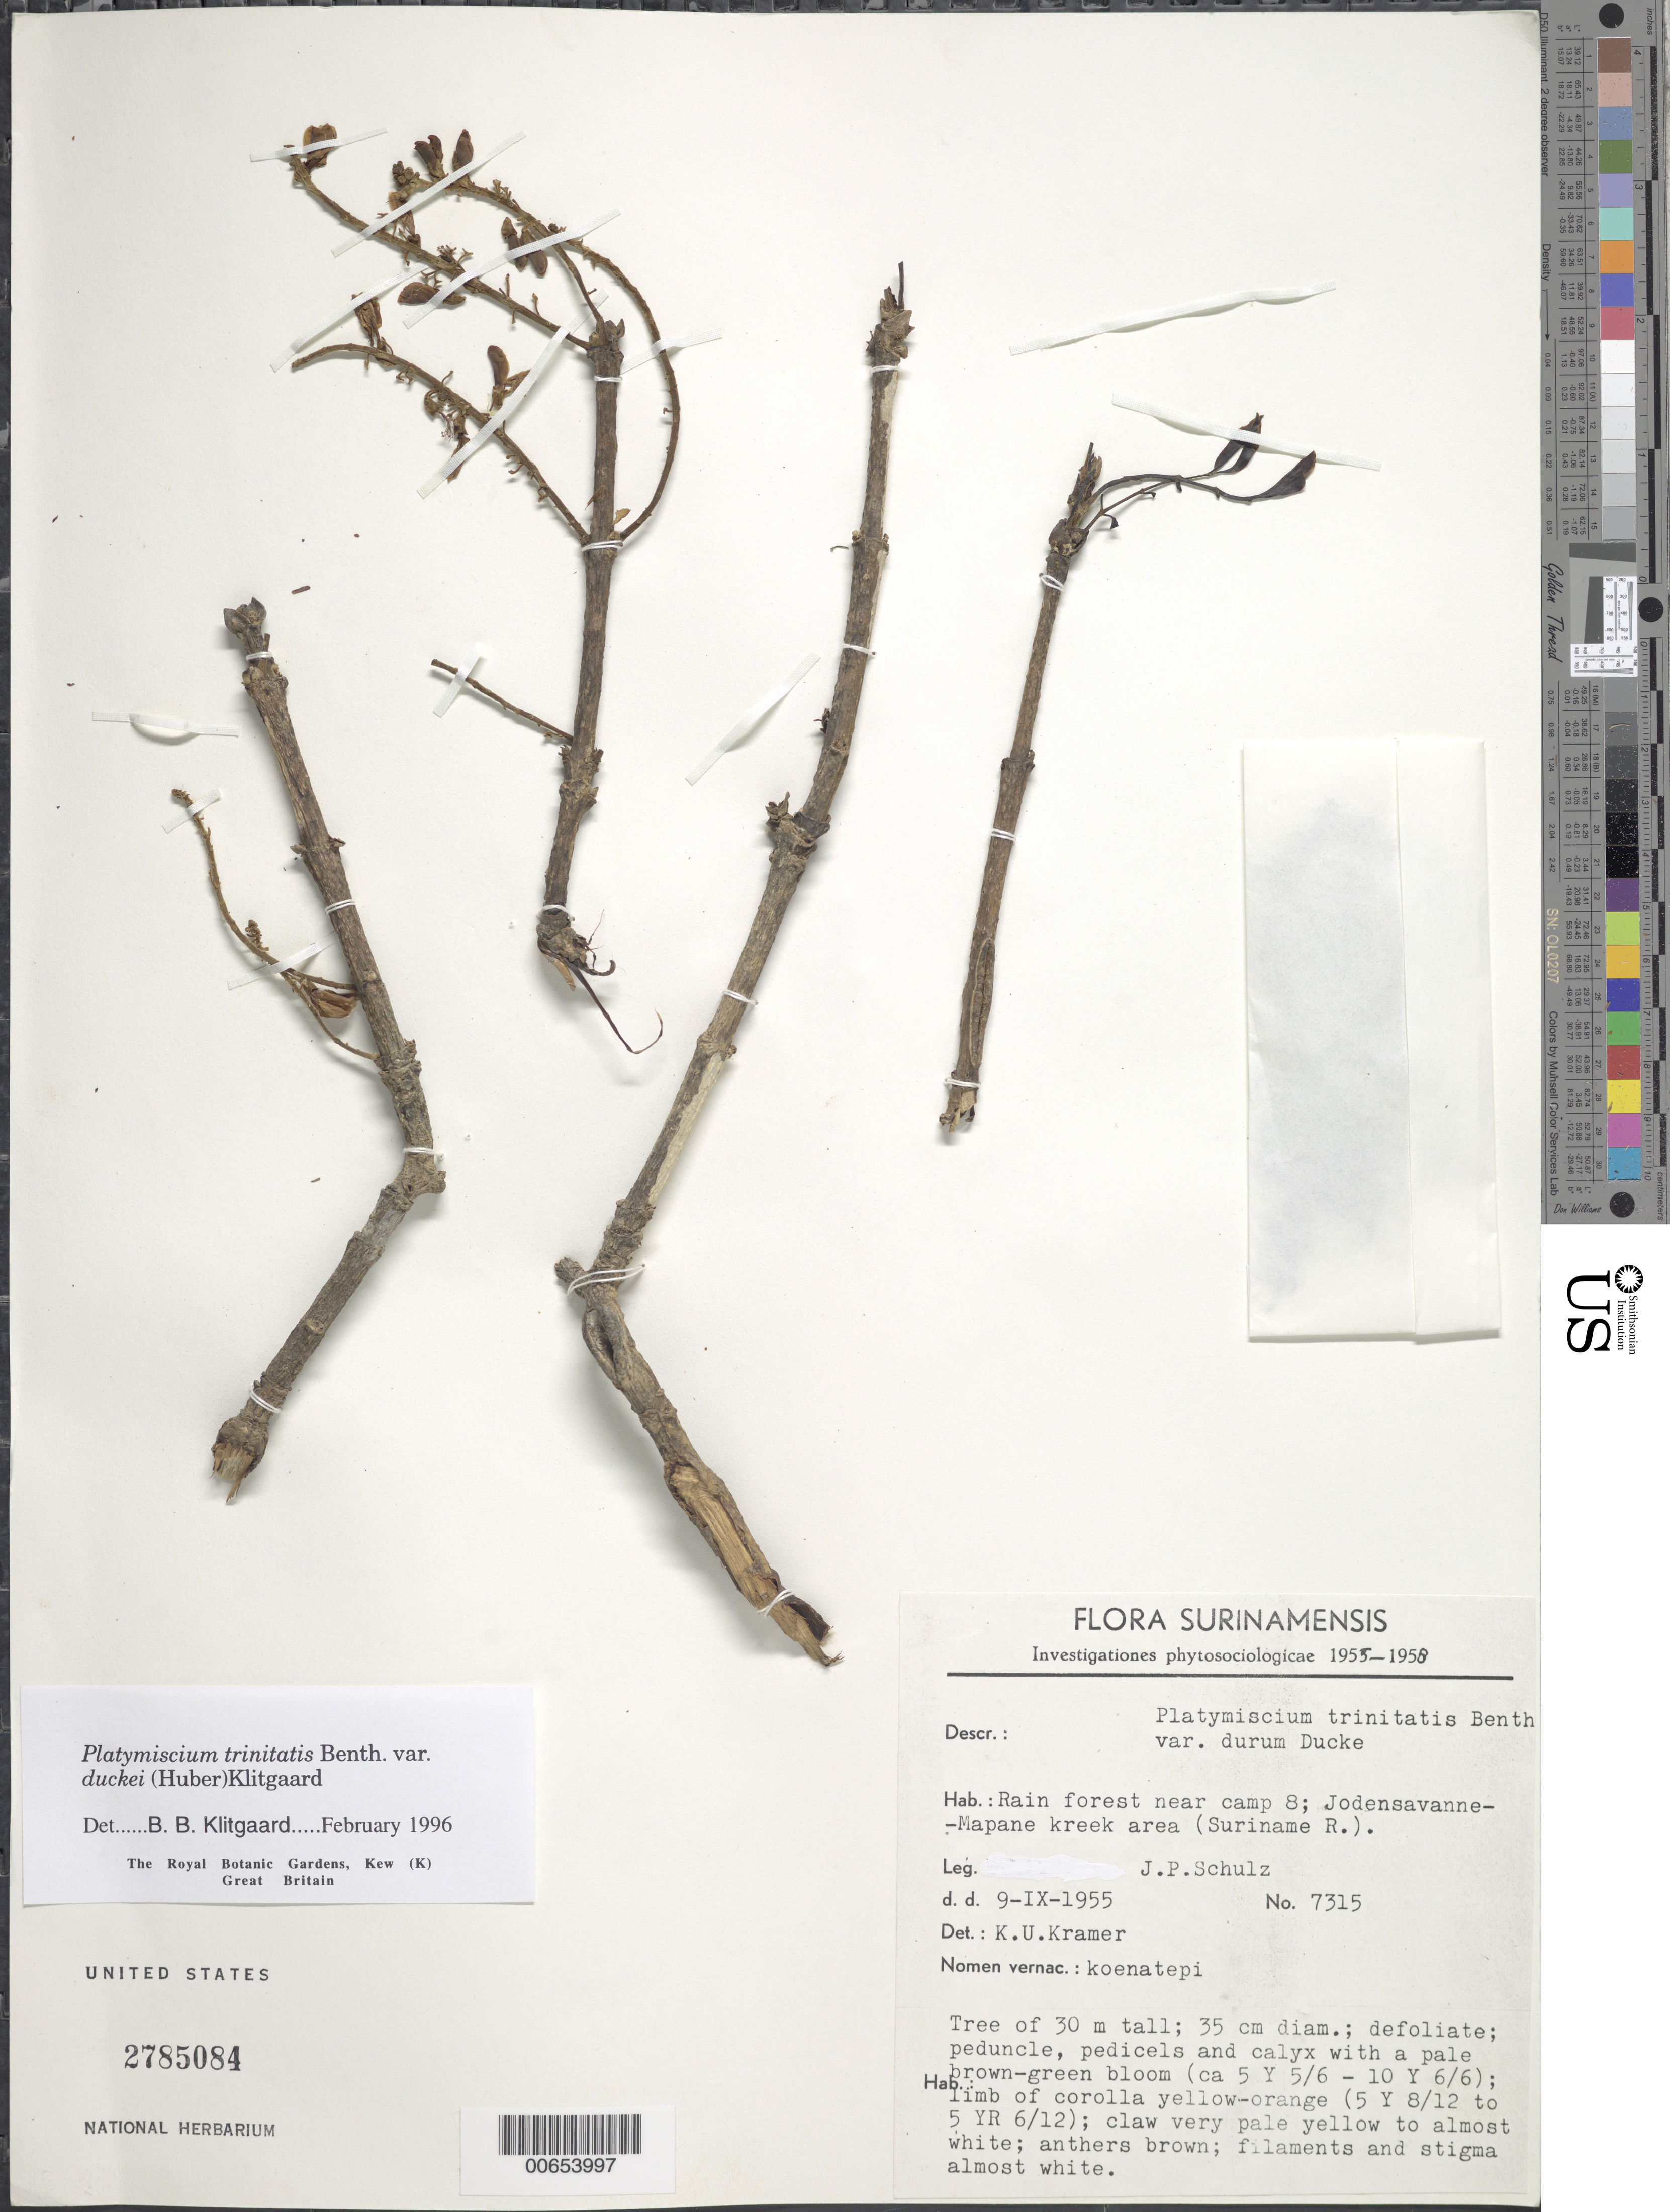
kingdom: Plantae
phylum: Tracheophyta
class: Magnoliopsida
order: Fabales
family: Fabaceae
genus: Platymiscium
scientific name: Platymiscium trinitatis var. duckei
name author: (Huber) Klitg.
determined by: Klitgaard, B. B.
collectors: J. P. Schulz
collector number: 7315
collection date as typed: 9-Aug-55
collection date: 1955-08-09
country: Suriname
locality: Jodensavanne-Mapane kreek area (SURINAMEe River)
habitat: Rain forest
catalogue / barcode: US 2785084